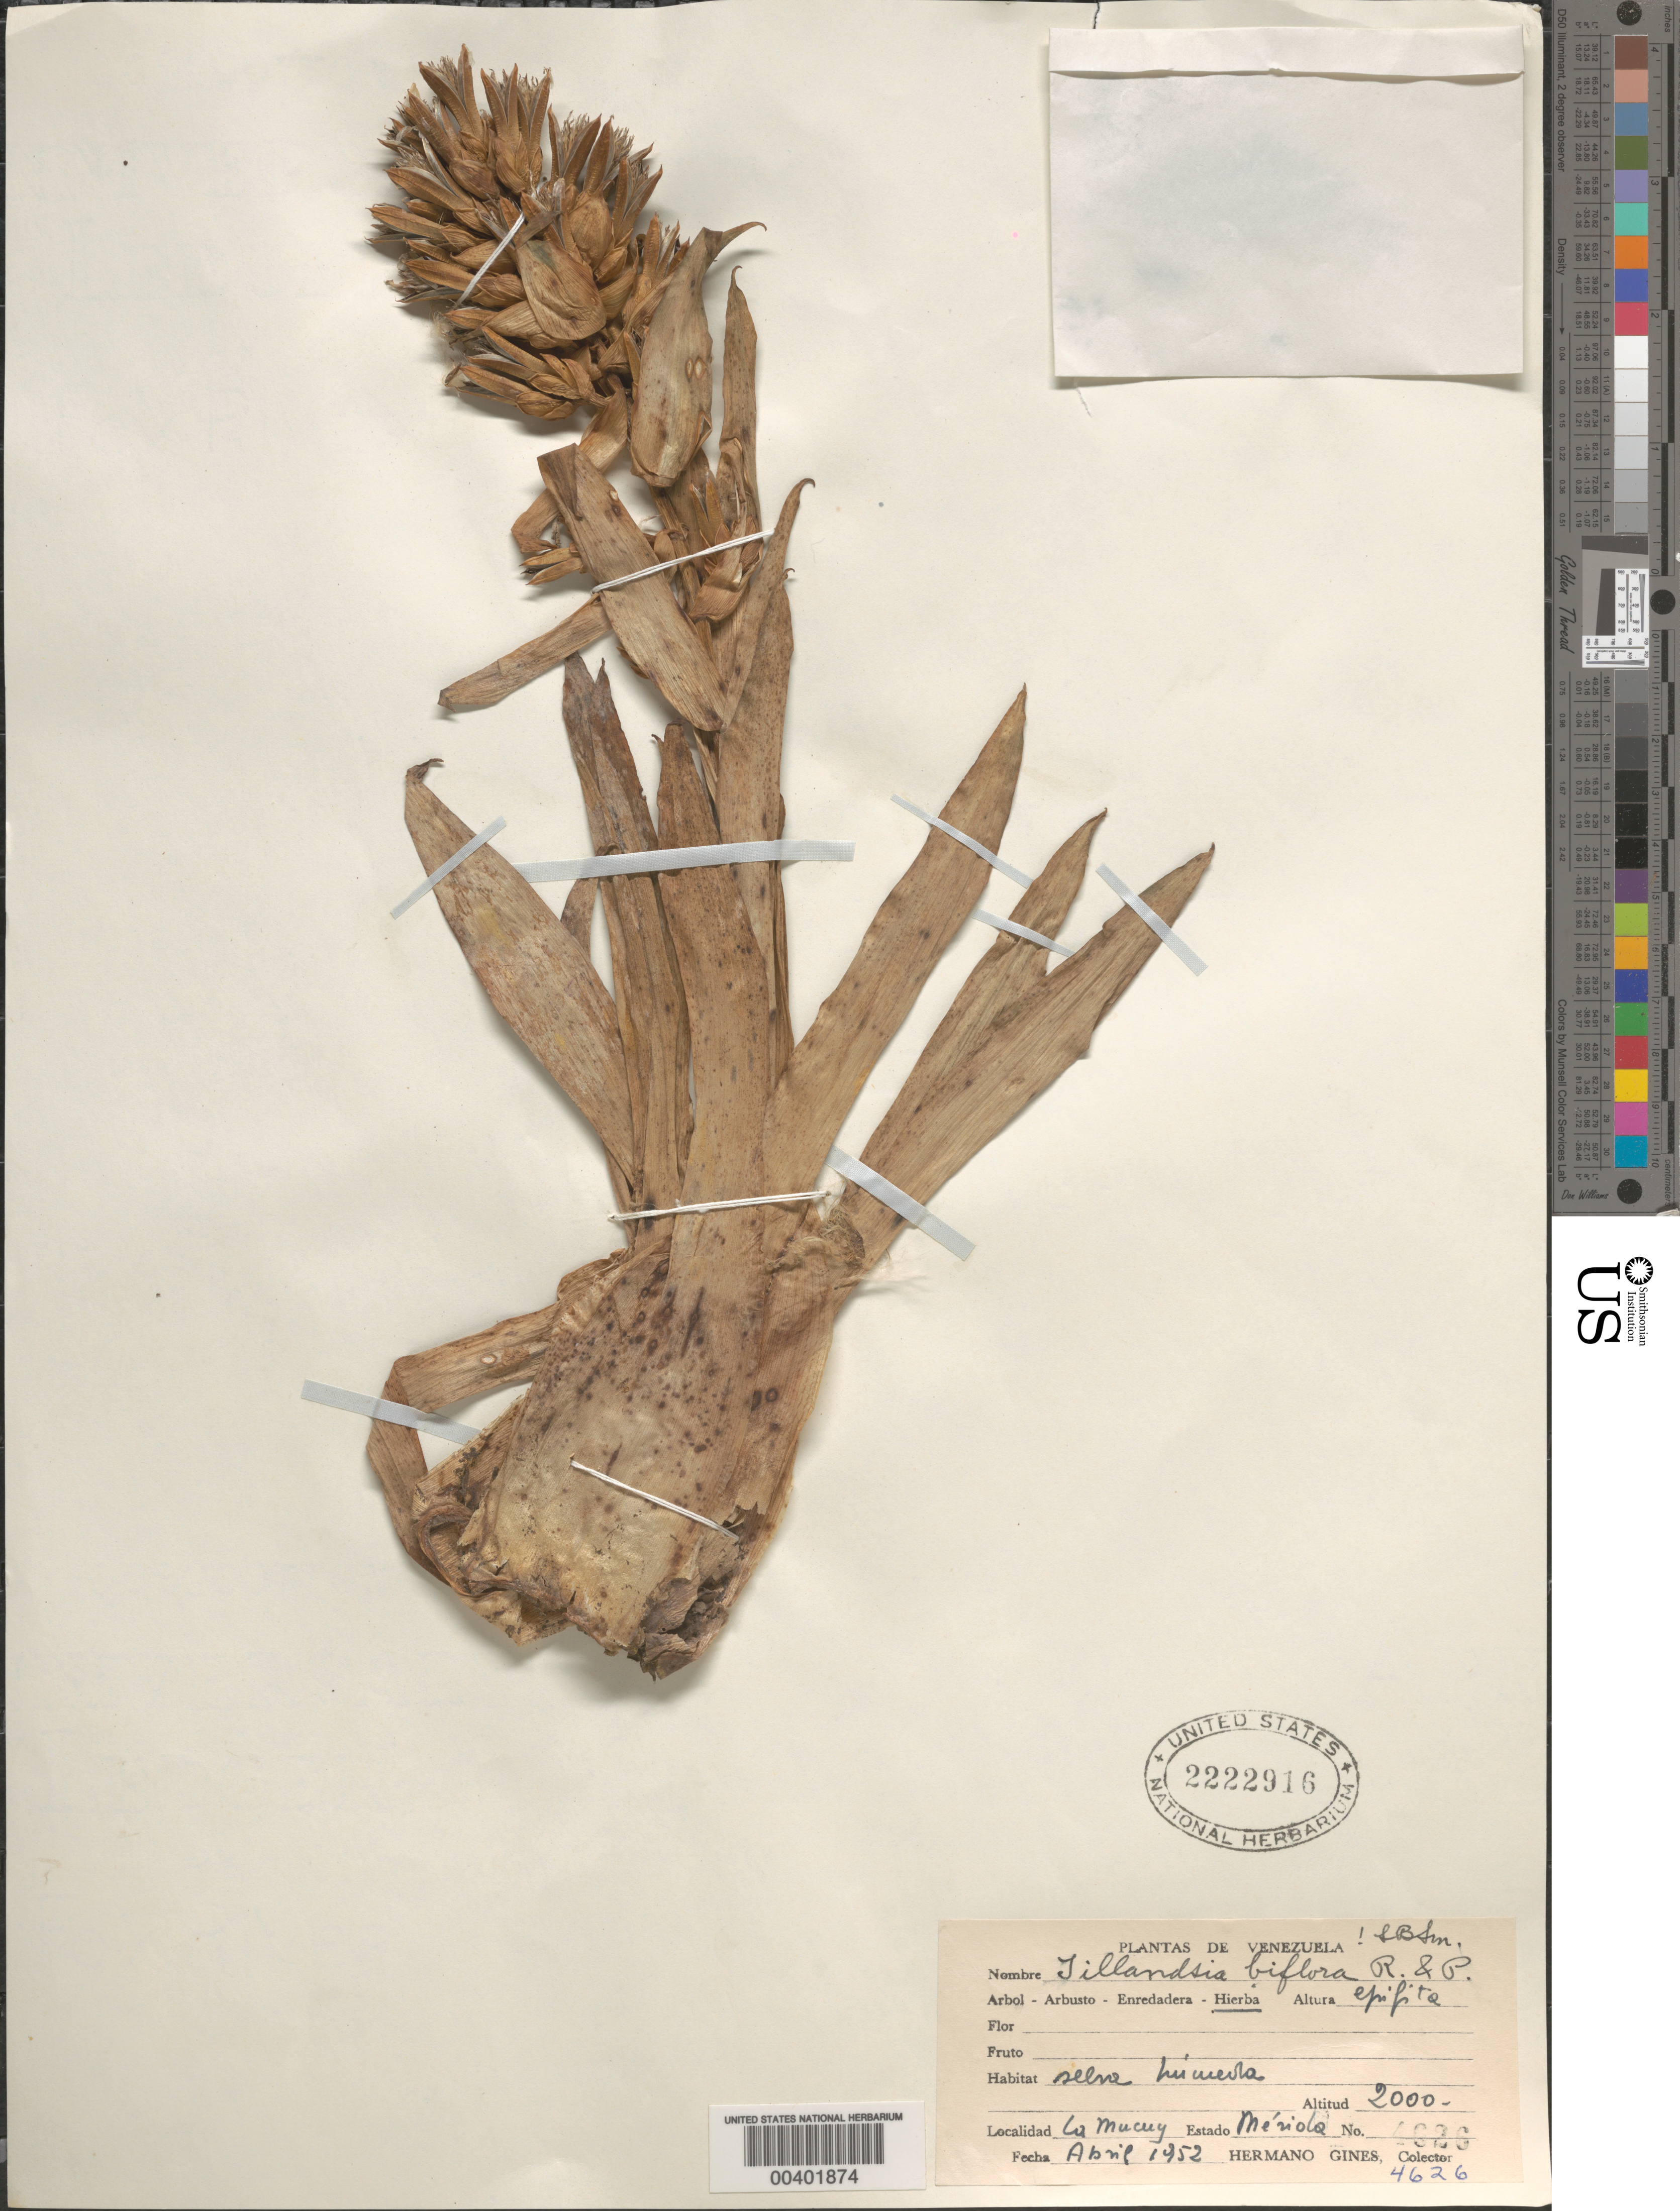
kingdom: Plantae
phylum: Tracheophyta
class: Liliopsida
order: Poales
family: Bromeliaceae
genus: Tillandsia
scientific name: Tillandsia biflora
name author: Ruiz & Pav.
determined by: Smith, Lyman B., (US), NMNH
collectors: Bro. Gines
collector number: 4626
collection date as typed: Apr 1952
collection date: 1952-04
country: Venezuela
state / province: Mérida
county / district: Libertador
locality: La Mucuy Mucuy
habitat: selve humeda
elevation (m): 2000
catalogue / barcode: US 2222916